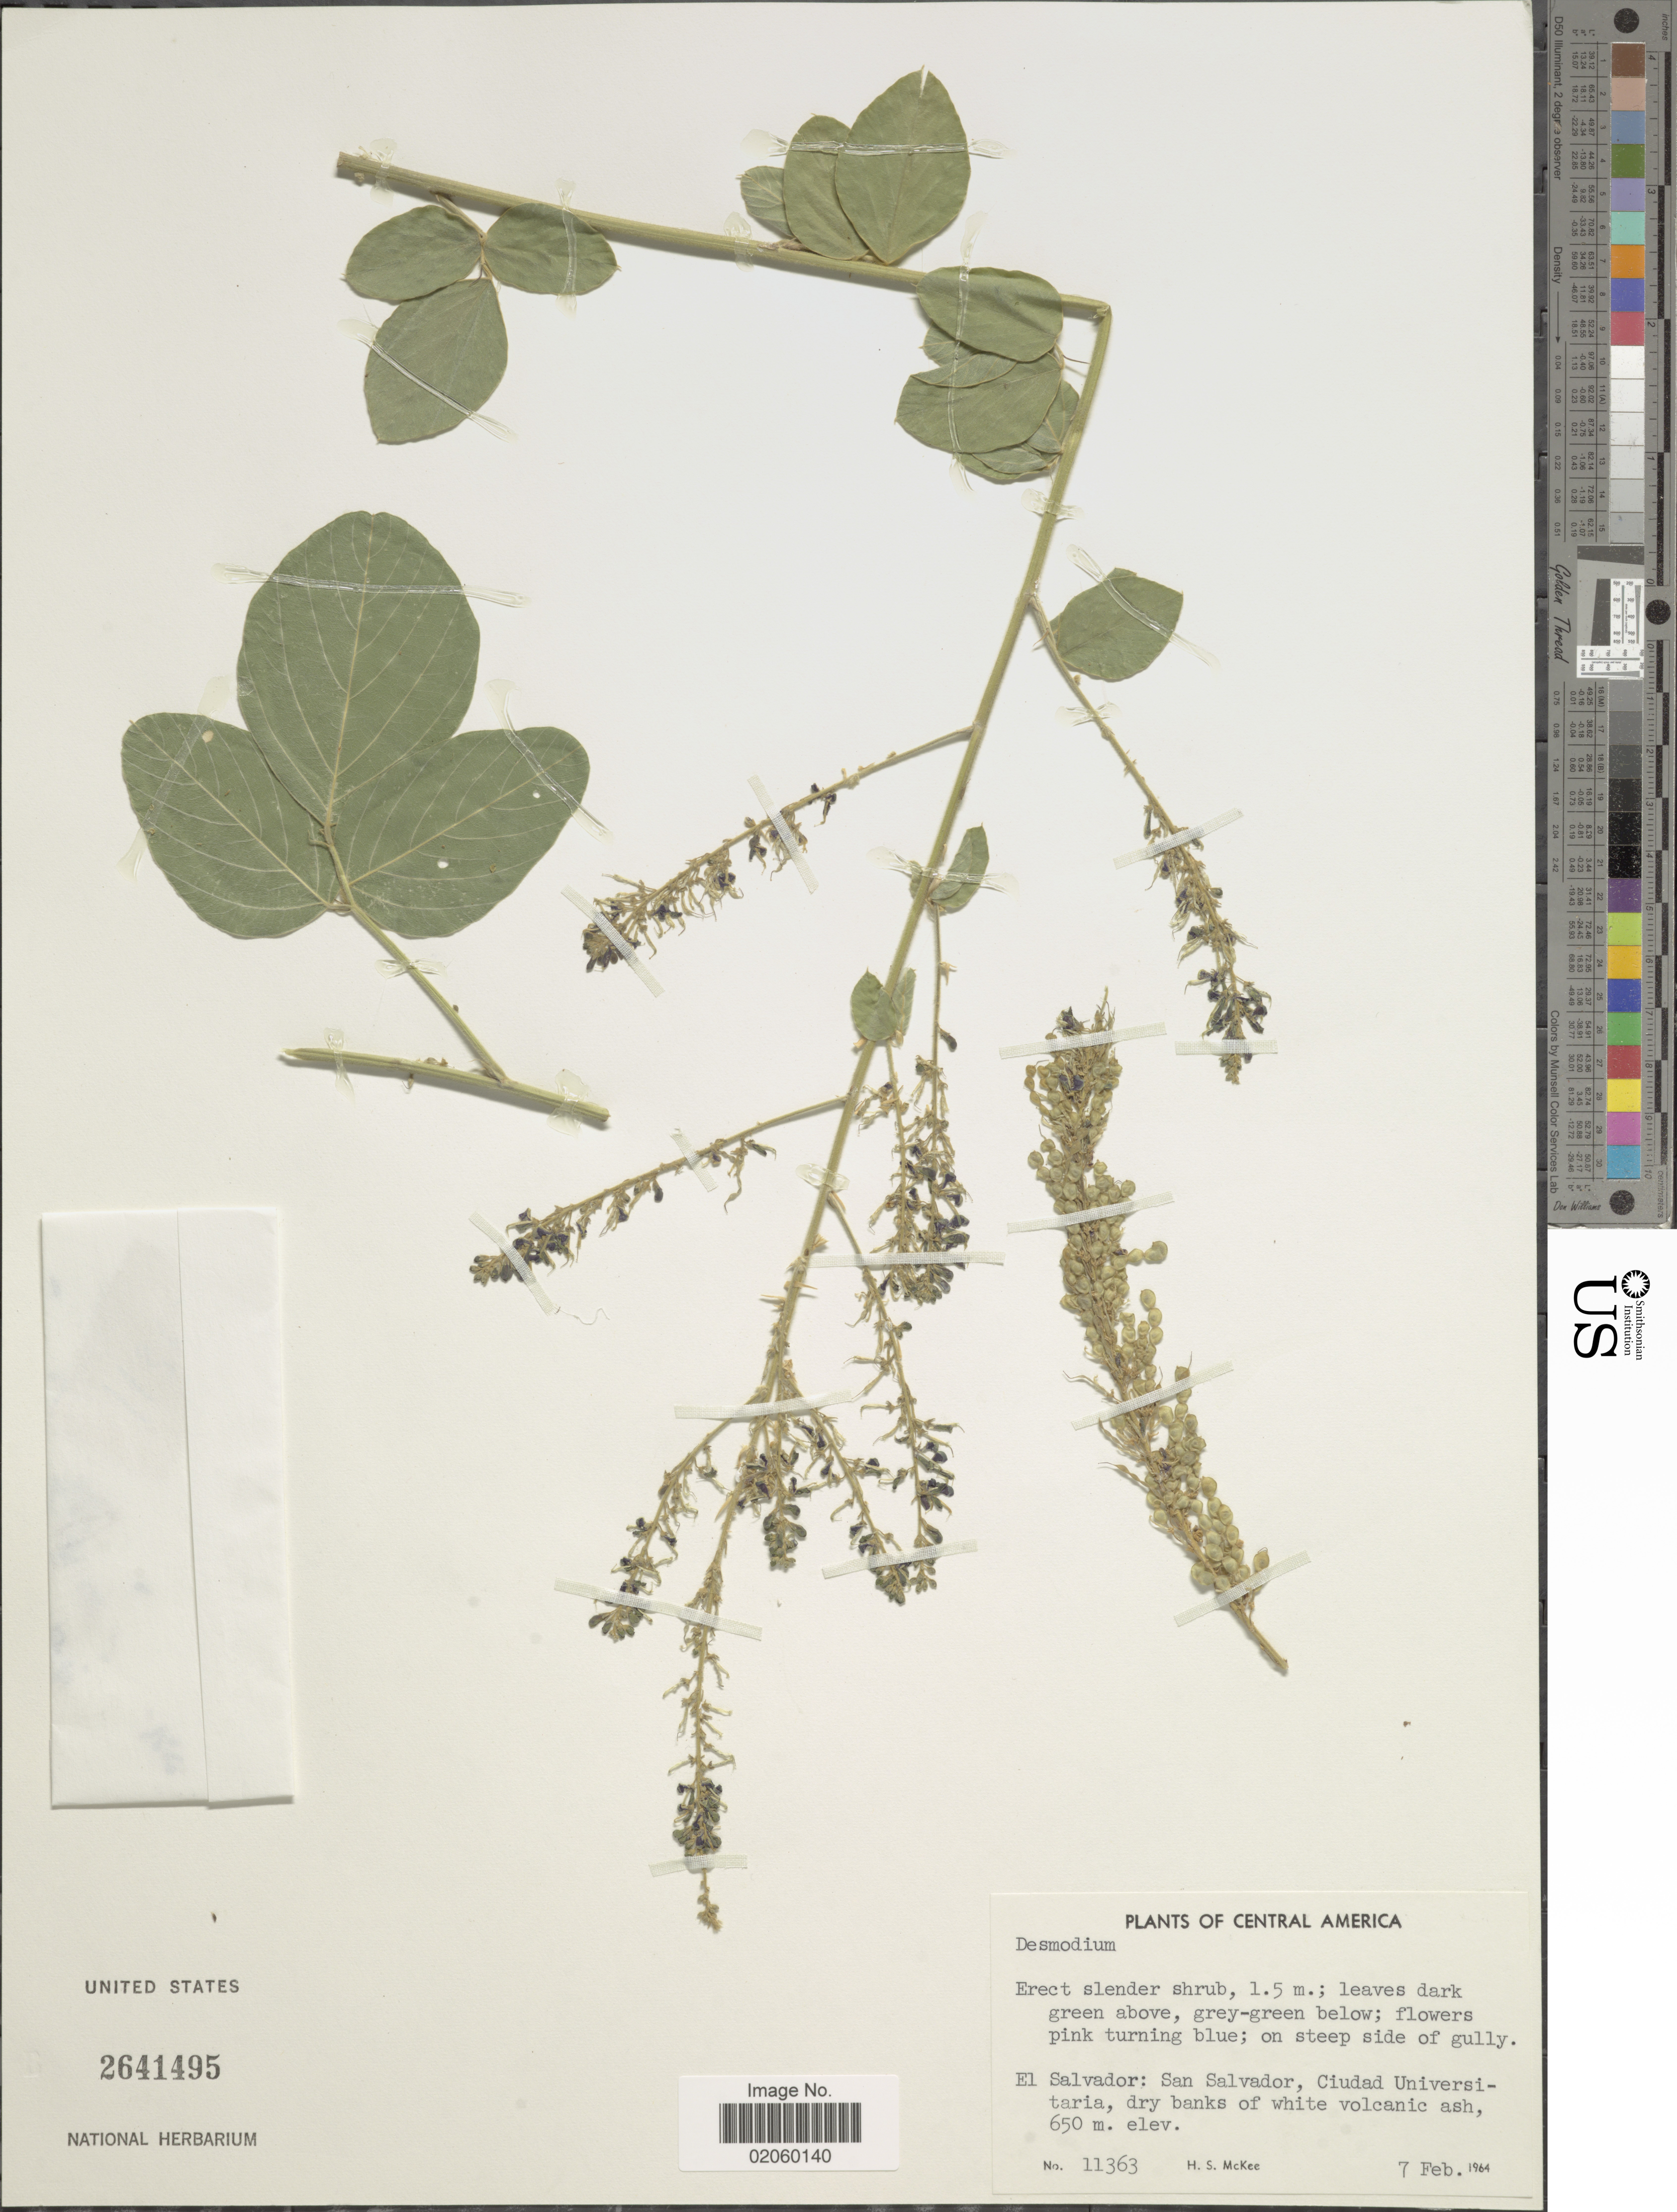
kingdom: Plantae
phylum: Tracheophyta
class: Magnoliopsida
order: Fabales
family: Fabaceae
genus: Desmodium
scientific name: Desmodium sp.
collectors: H. S. McKee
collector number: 11363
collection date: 1964-02-07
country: El Salvador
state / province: San Salvador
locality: Cuidad Universitaria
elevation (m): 650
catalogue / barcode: US 2641495